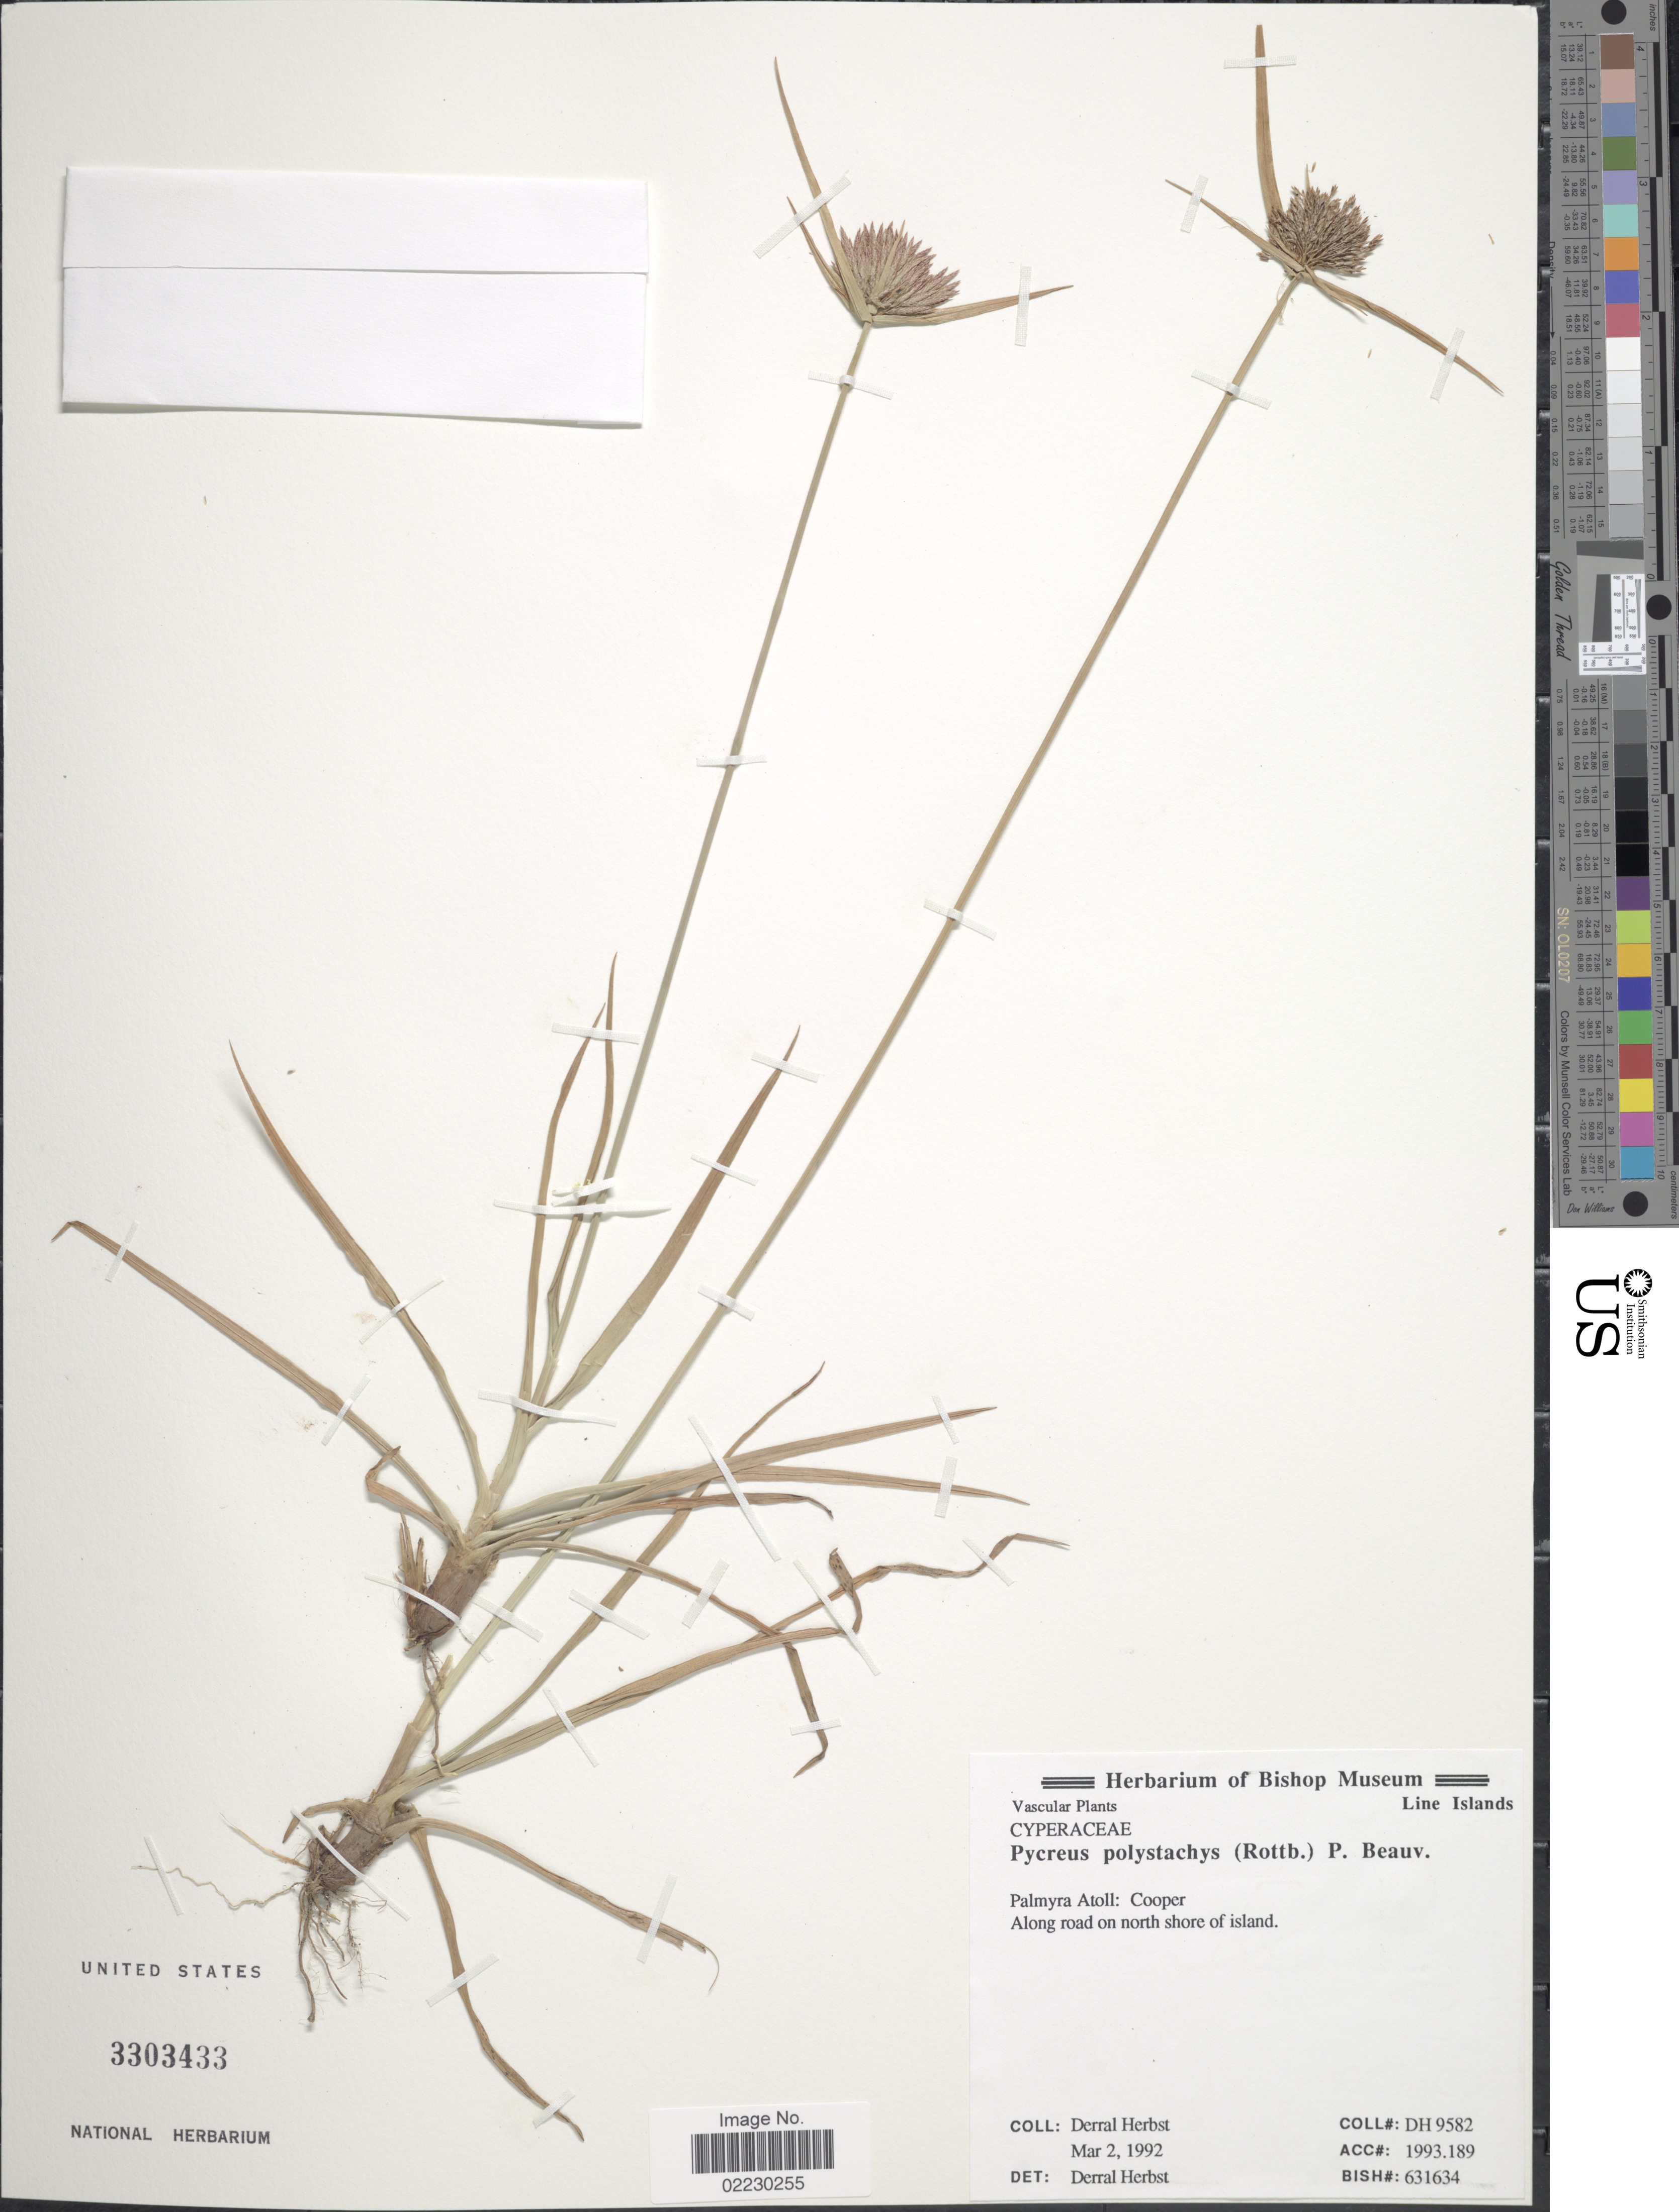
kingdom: Plantae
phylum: Tracheophyta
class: Liliopsida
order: Poales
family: Cyperaceae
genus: Cyperus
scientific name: Cyperus polystachyos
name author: Rottb.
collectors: D. R. Herbst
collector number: DH9582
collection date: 1992-03-02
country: U.S. Administered Pacific Islands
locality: Palmyra Atoll: Cooper, along road on north side of island, Vascular, Line Islands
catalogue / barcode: US 3303433